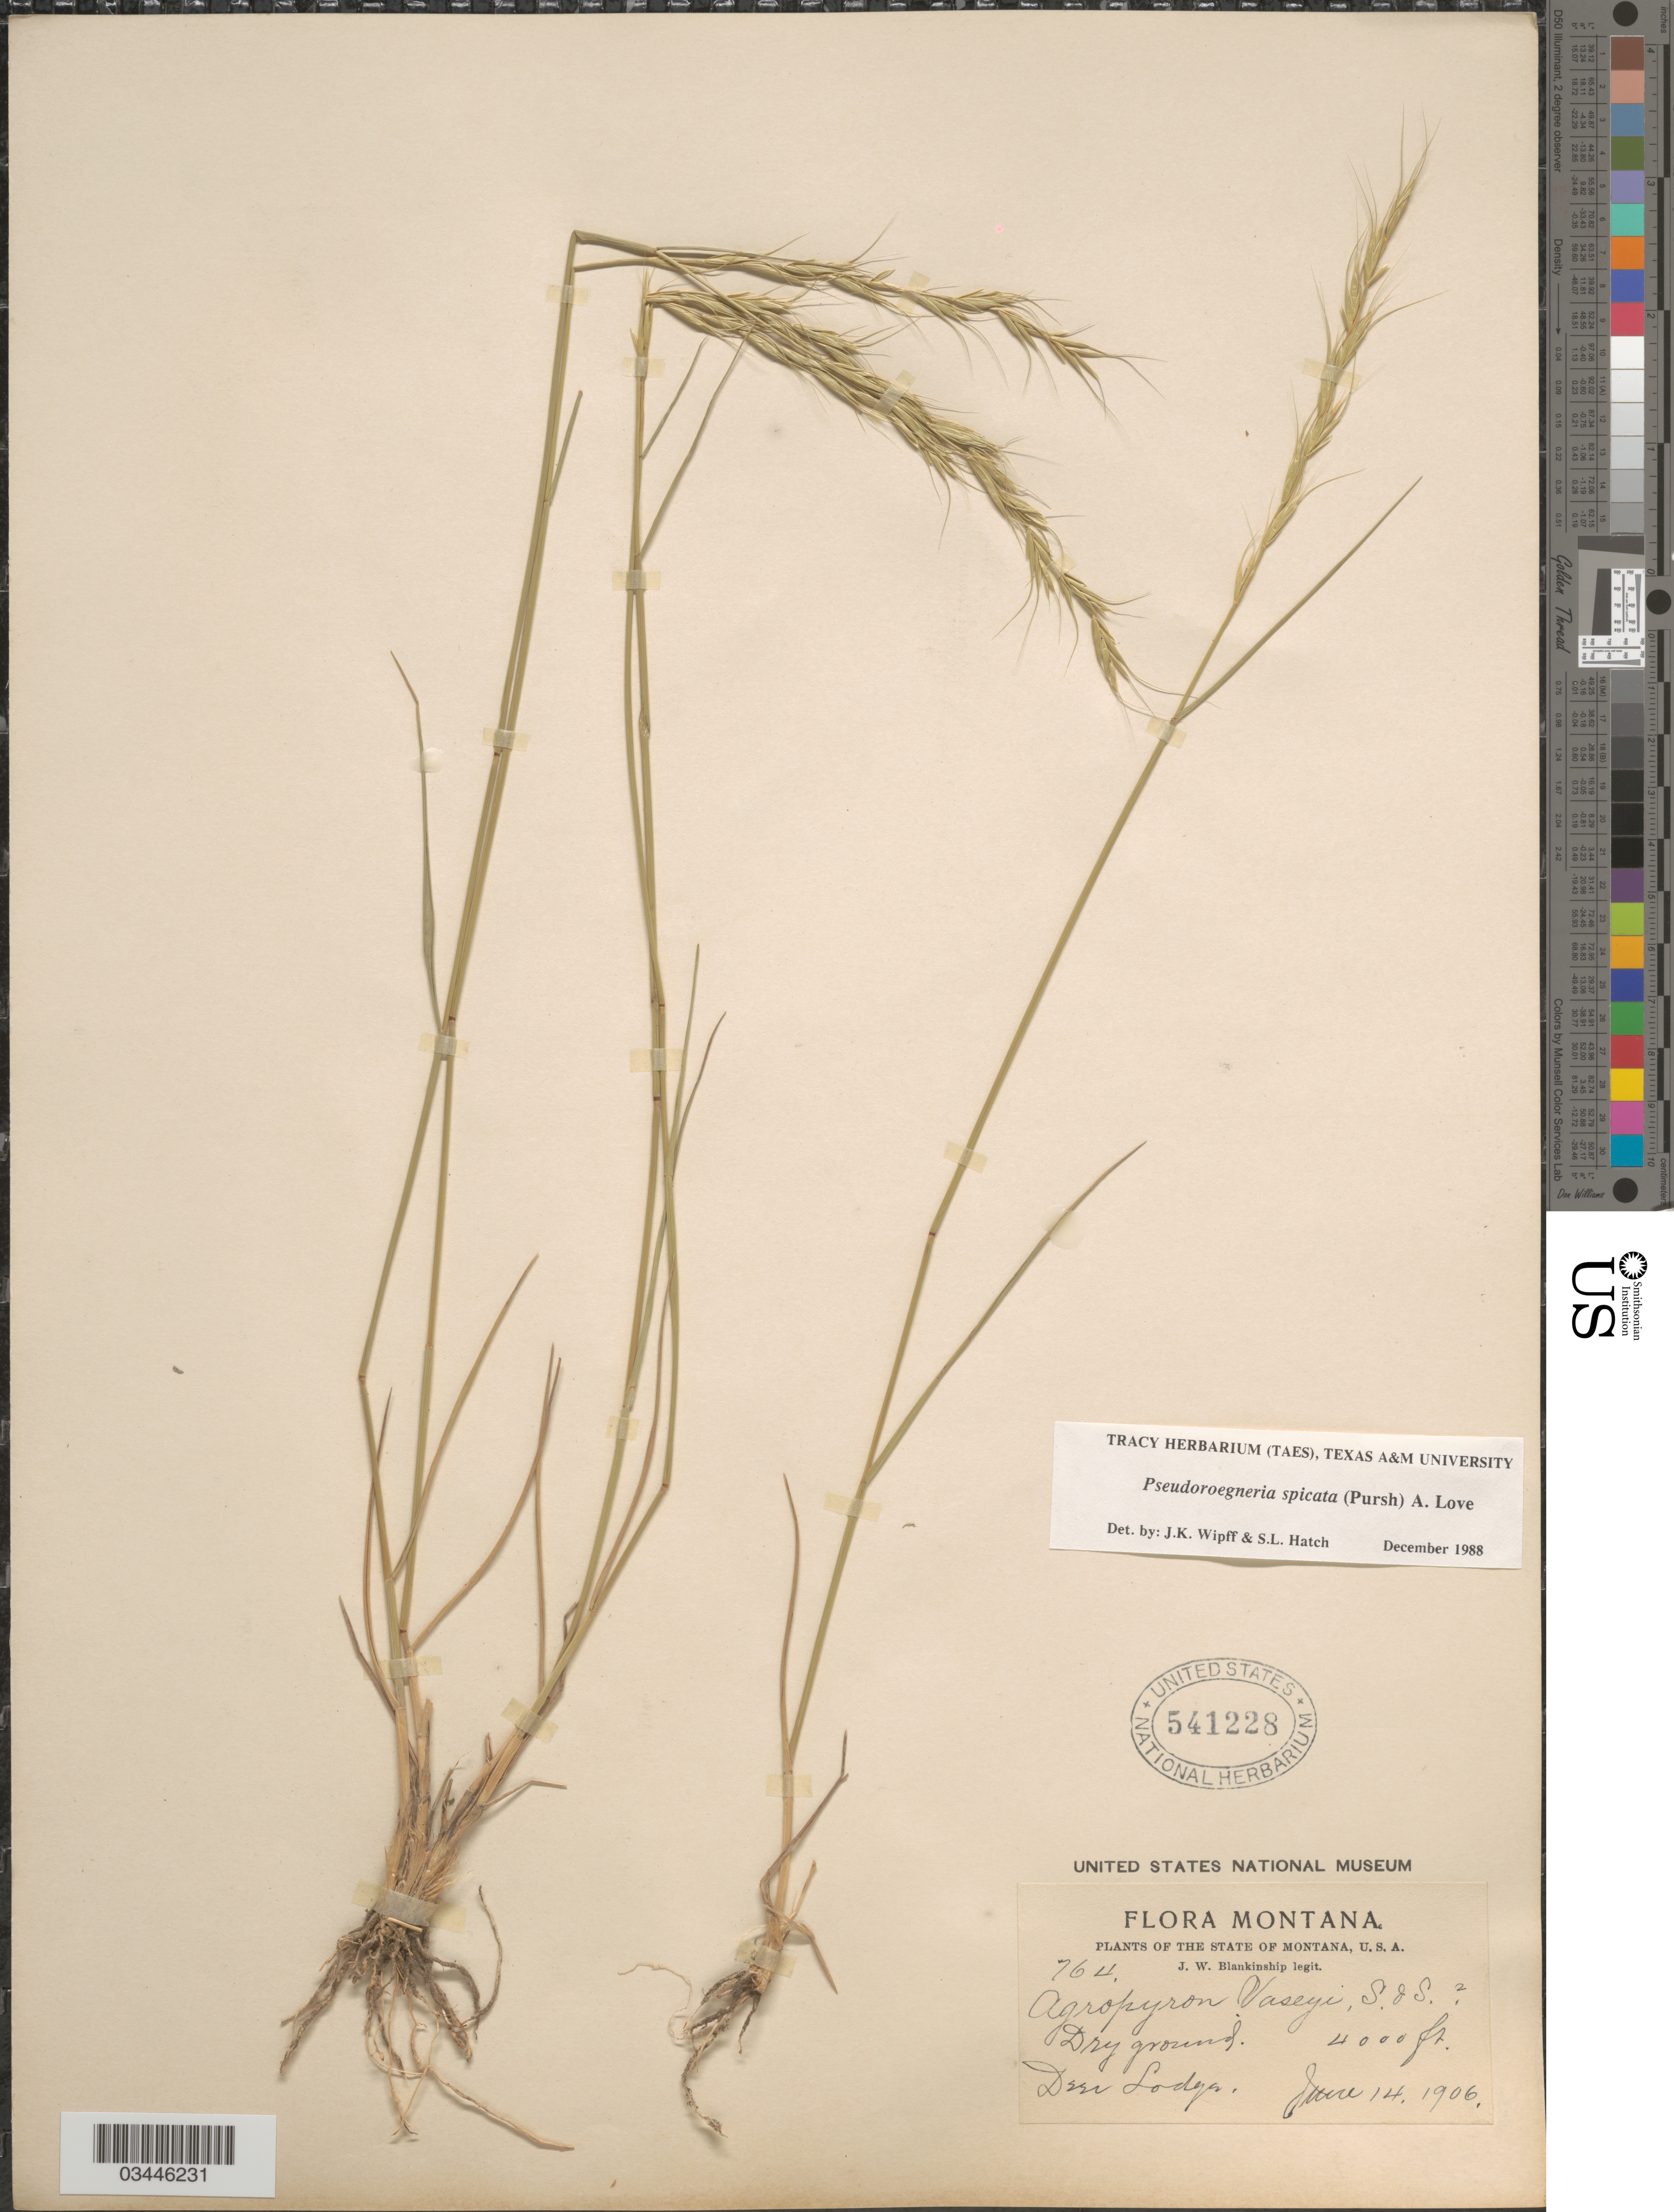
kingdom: Plantae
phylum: Tracheophyta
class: Liliopsida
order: Poales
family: Poaceae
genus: Pseudoroegneria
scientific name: Pseudoroegneria spicata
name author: (Pursh) Á. Löve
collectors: J. W. Blankinship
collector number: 764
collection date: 1906-06-14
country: United States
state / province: Montana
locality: Dry ground. Deer Lodge.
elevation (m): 1219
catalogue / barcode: US 541228